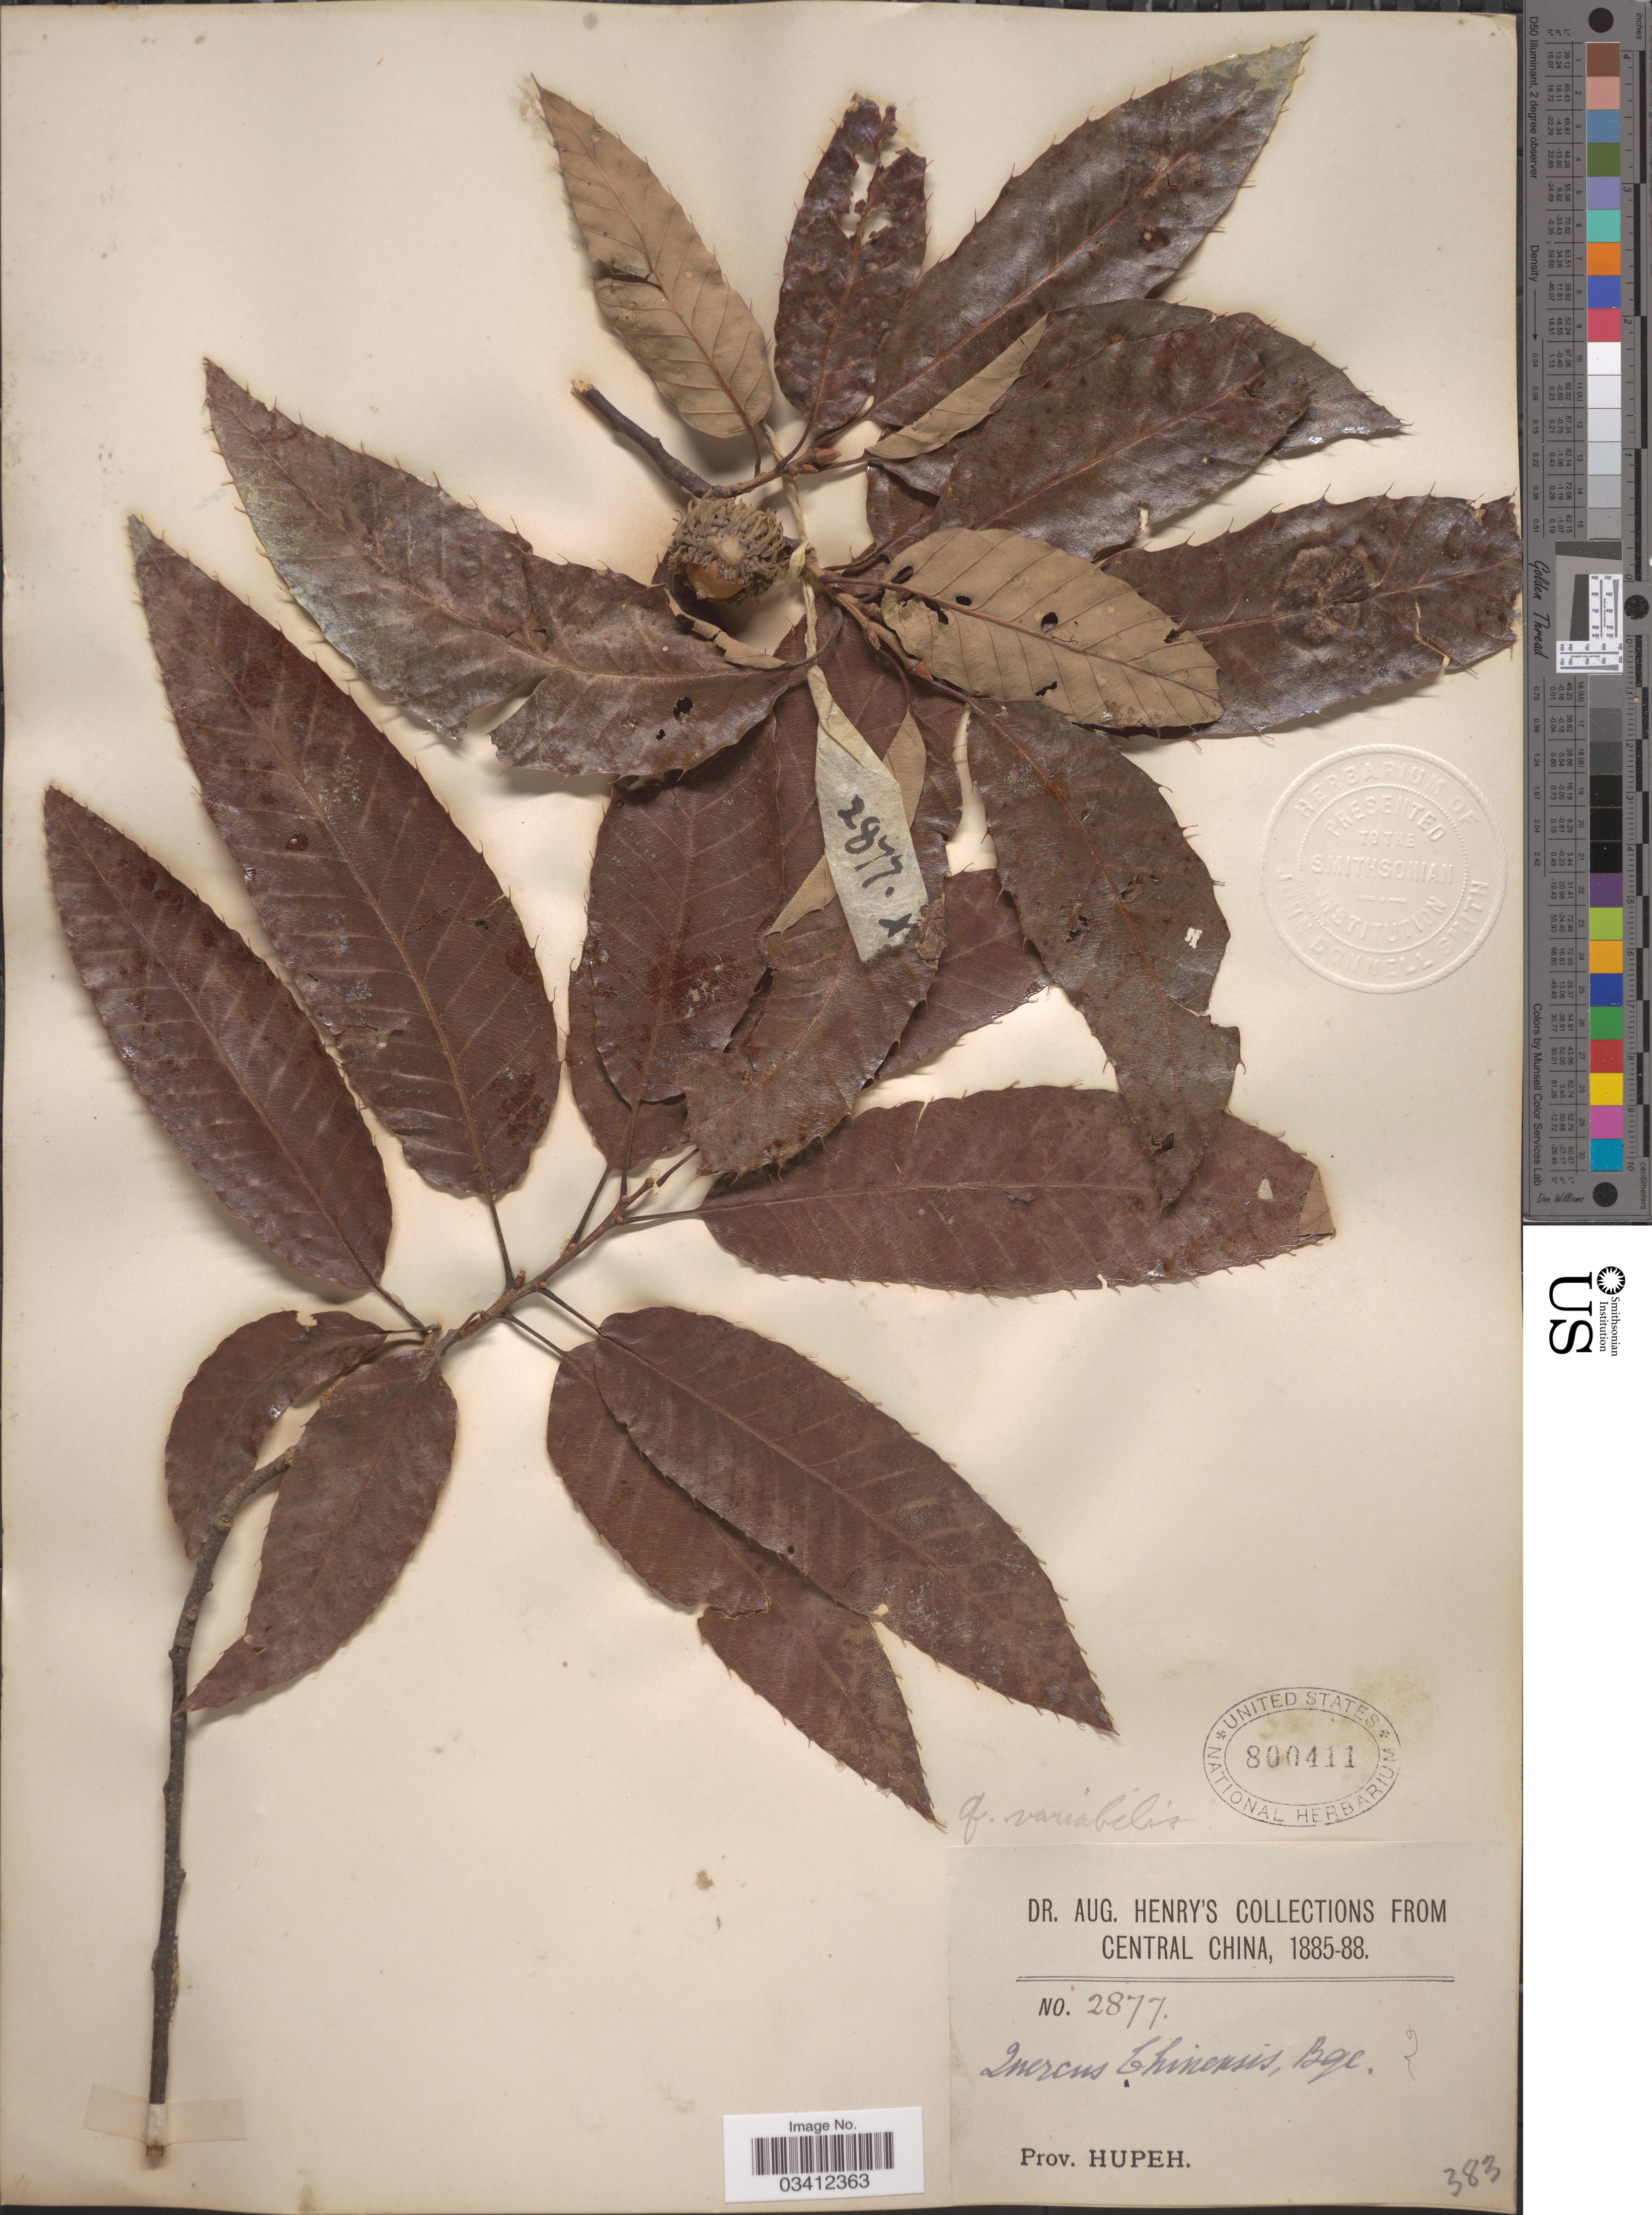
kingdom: Plantae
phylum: Tracheophyta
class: Magnoliopsida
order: Fagales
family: Fagaceae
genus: Quercus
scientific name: Quercus variabilis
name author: Blume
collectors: A. Henry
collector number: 2877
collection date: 1885/1888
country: China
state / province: Hubei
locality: Prov. Hupeh.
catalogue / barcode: US 800411